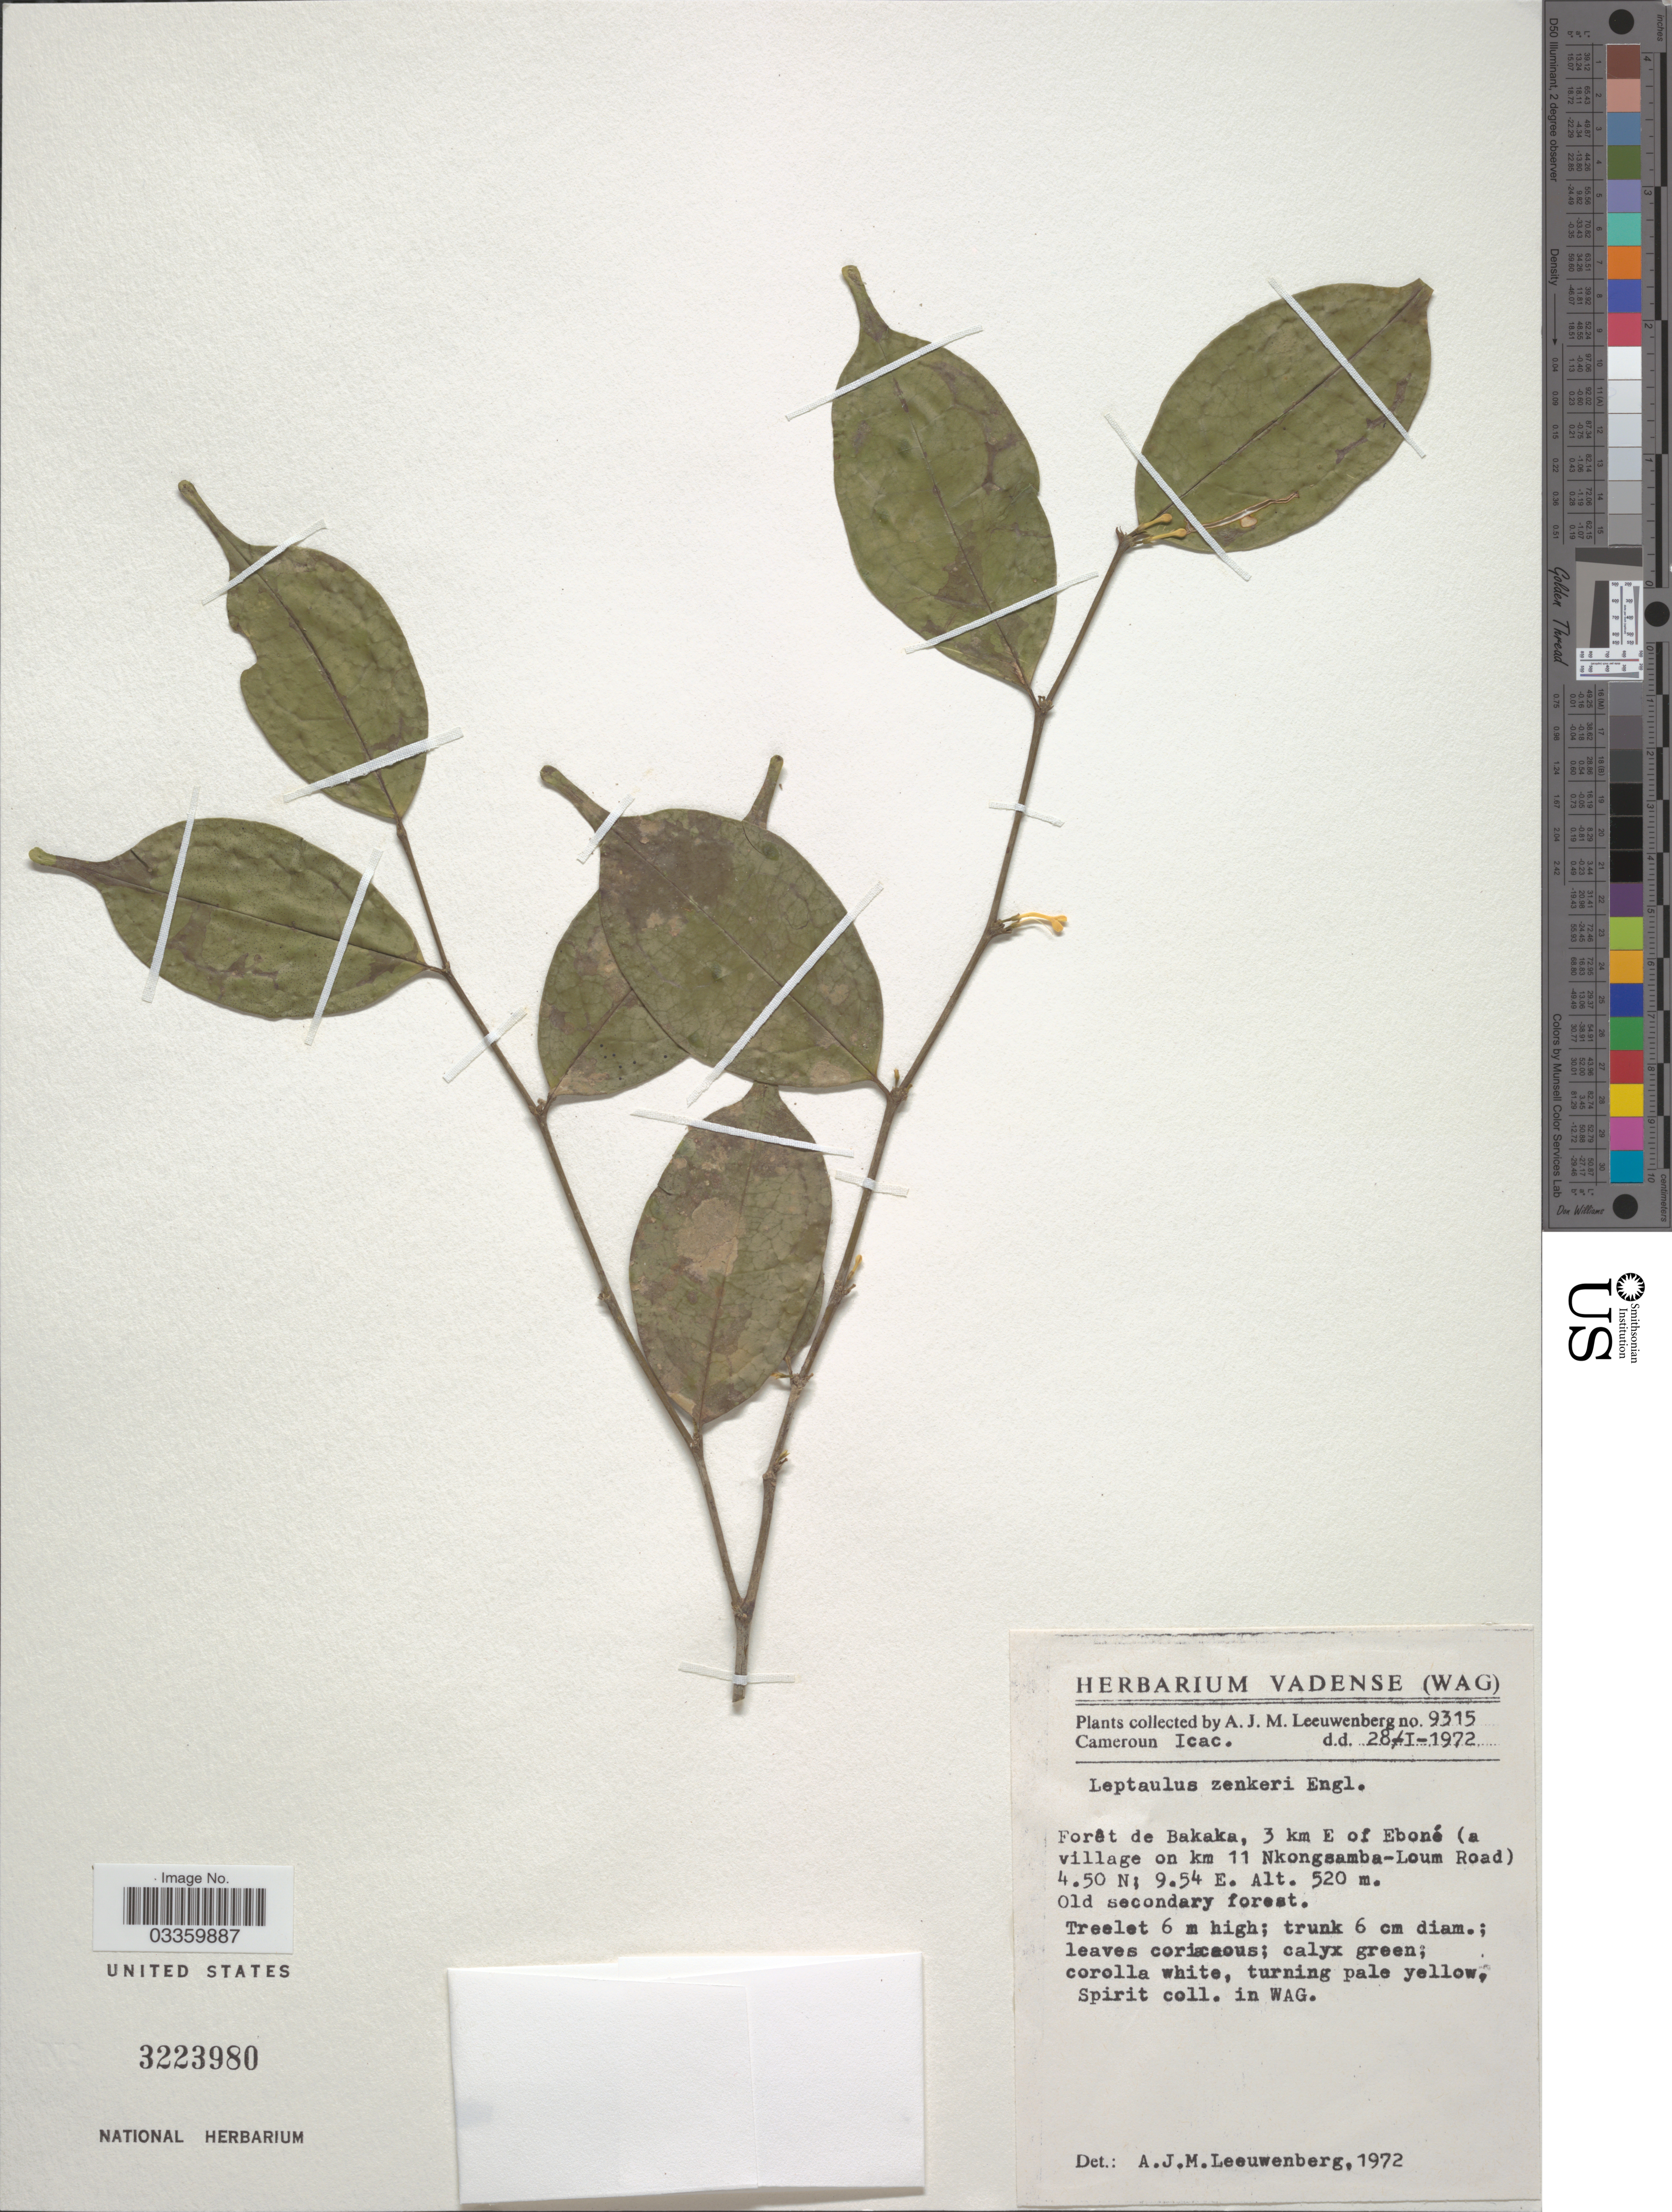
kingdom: Plantae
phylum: Tracheophyta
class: Magnoliopsida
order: Cardiopteridales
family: Cardiopteridaceae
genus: Leptaulus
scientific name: Leptaulus zenkeri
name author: Engl.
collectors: A. J. M. Leeuwenberg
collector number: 9315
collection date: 1972-01-28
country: Cameroon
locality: Forêt de Bakaka, 3 km E of Eboné ( a village on km 11 Nkongsamba-Loum Road).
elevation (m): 520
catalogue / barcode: US 3223980